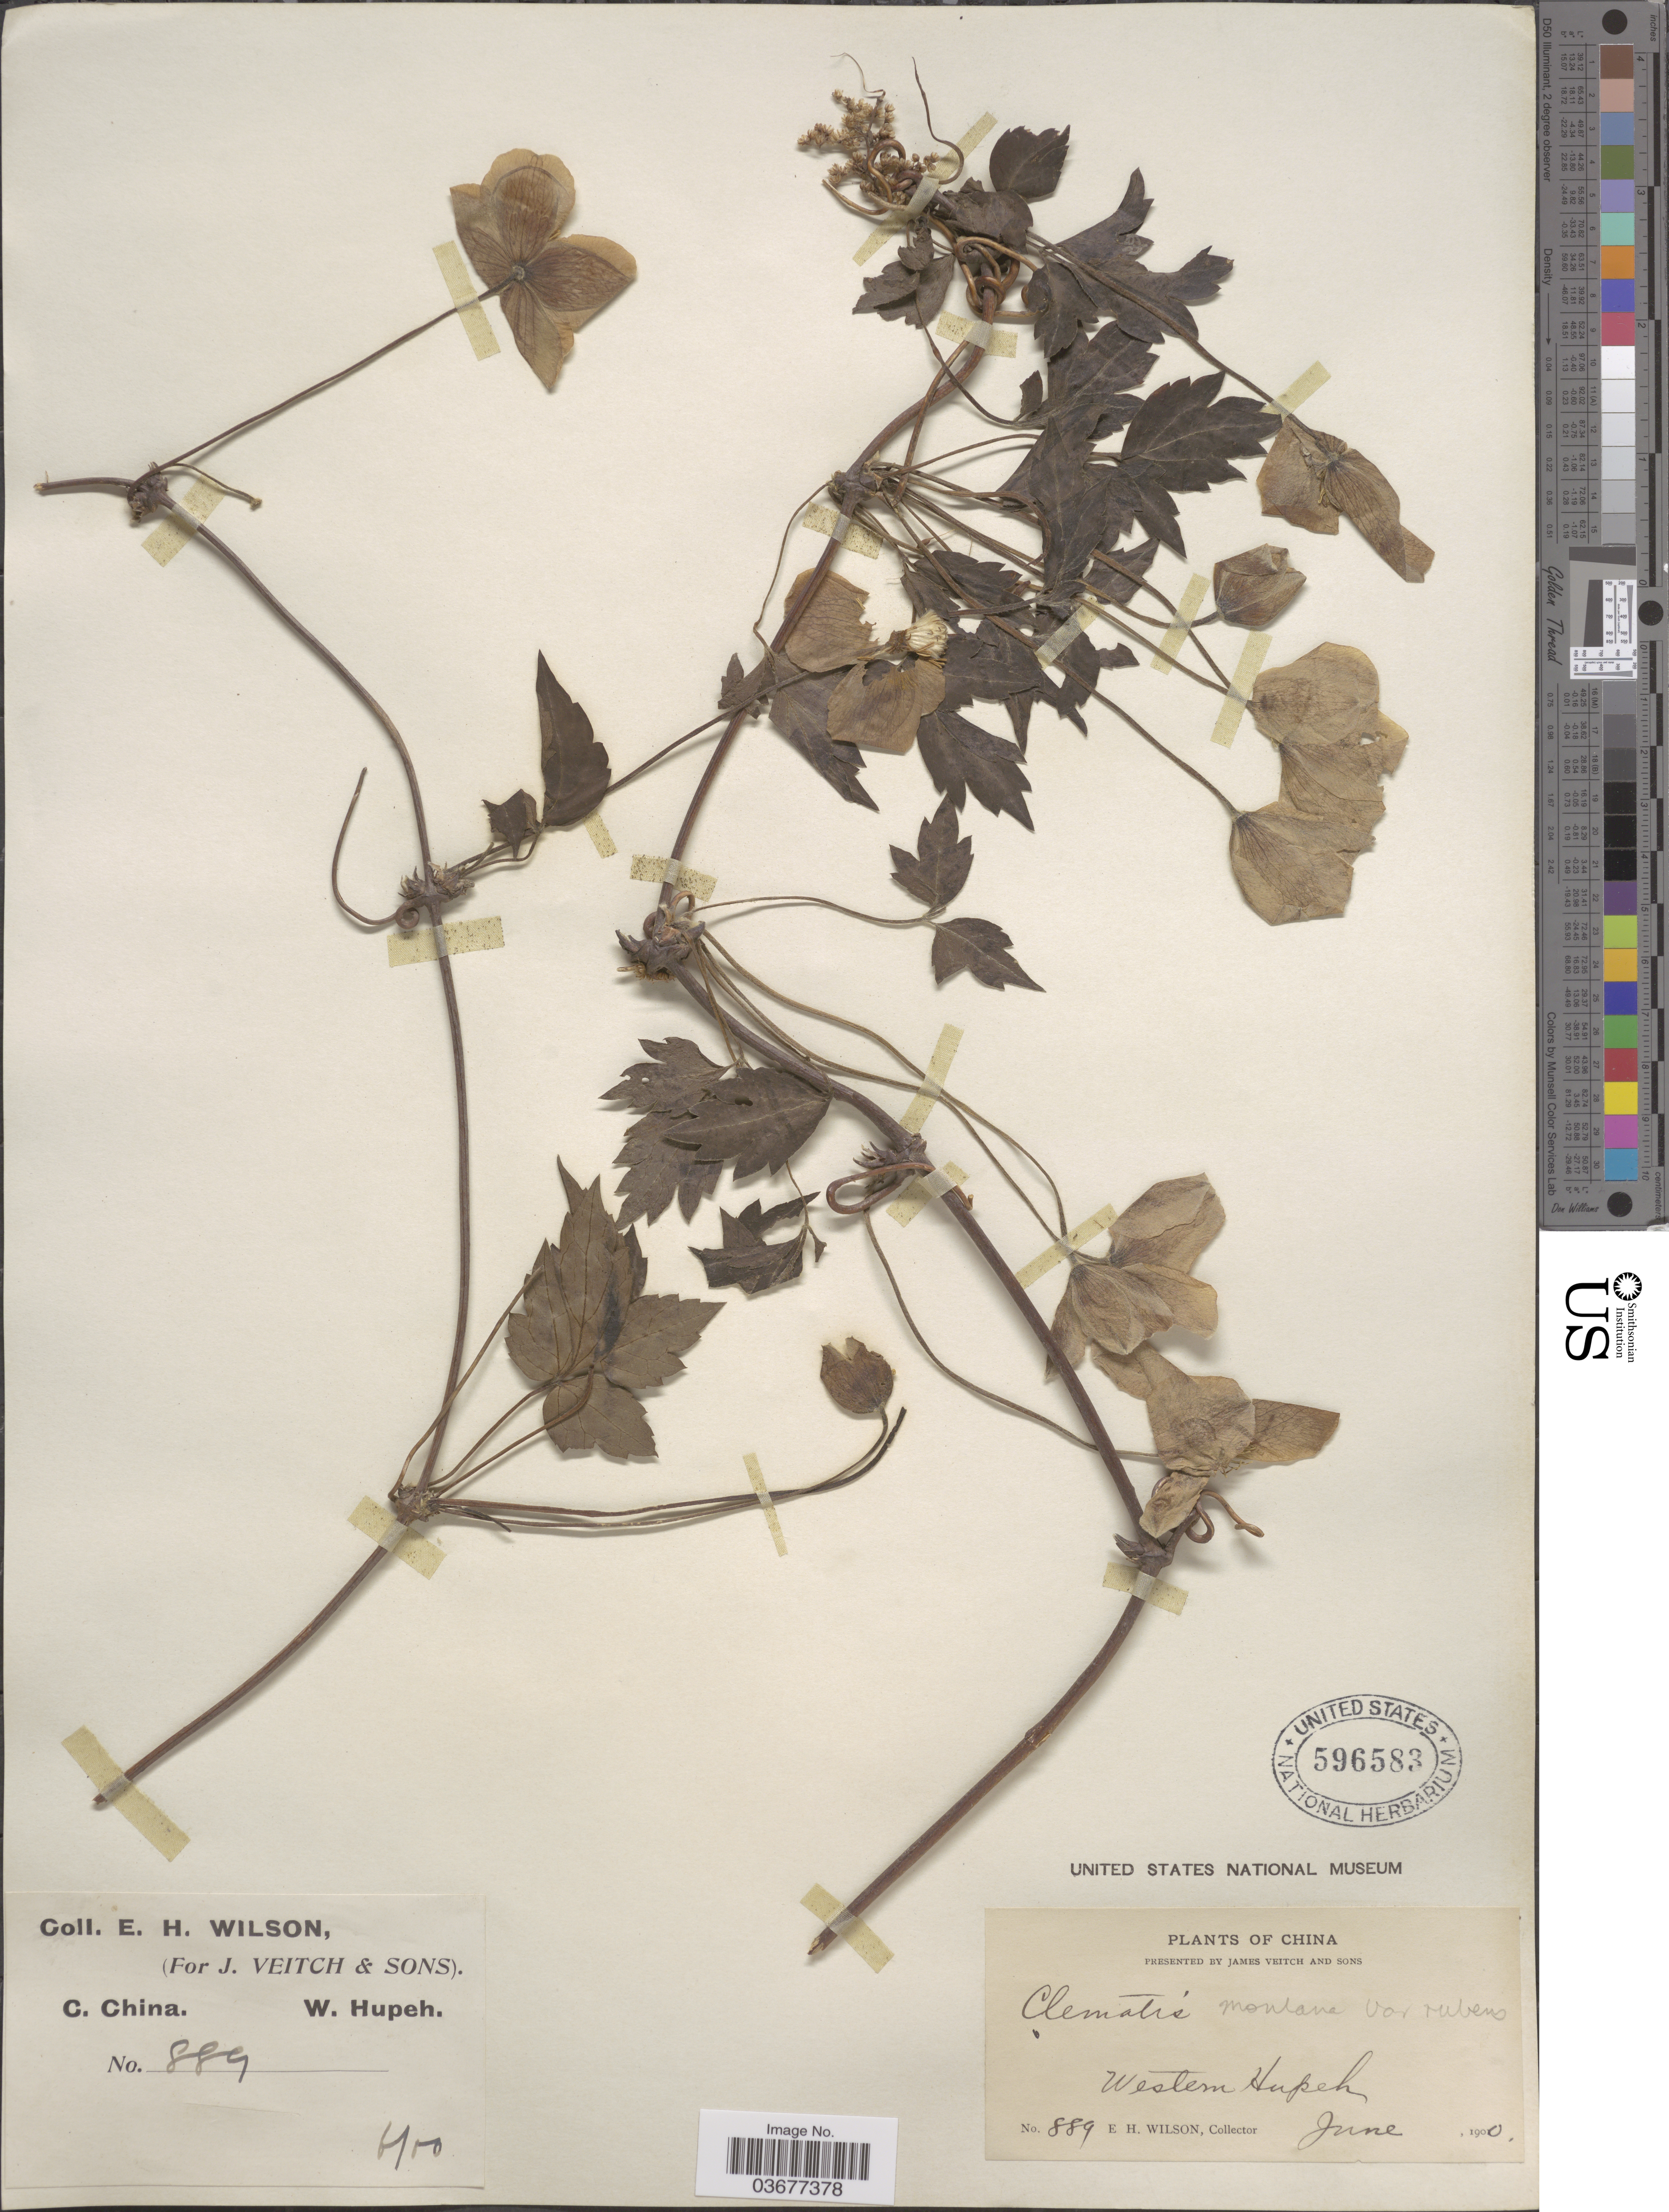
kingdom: Plantae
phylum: Tracheophyta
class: Magnoliopsida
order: Ranunculales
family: Ranunculaceae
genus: Clematis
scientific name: Clematis montana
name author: Buch.-Ham. ex DC.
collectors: E. Wilson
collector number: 889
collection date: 1900-06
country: China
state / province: Hubei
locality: C. China. Western Hupeh.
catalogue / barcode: US 596583